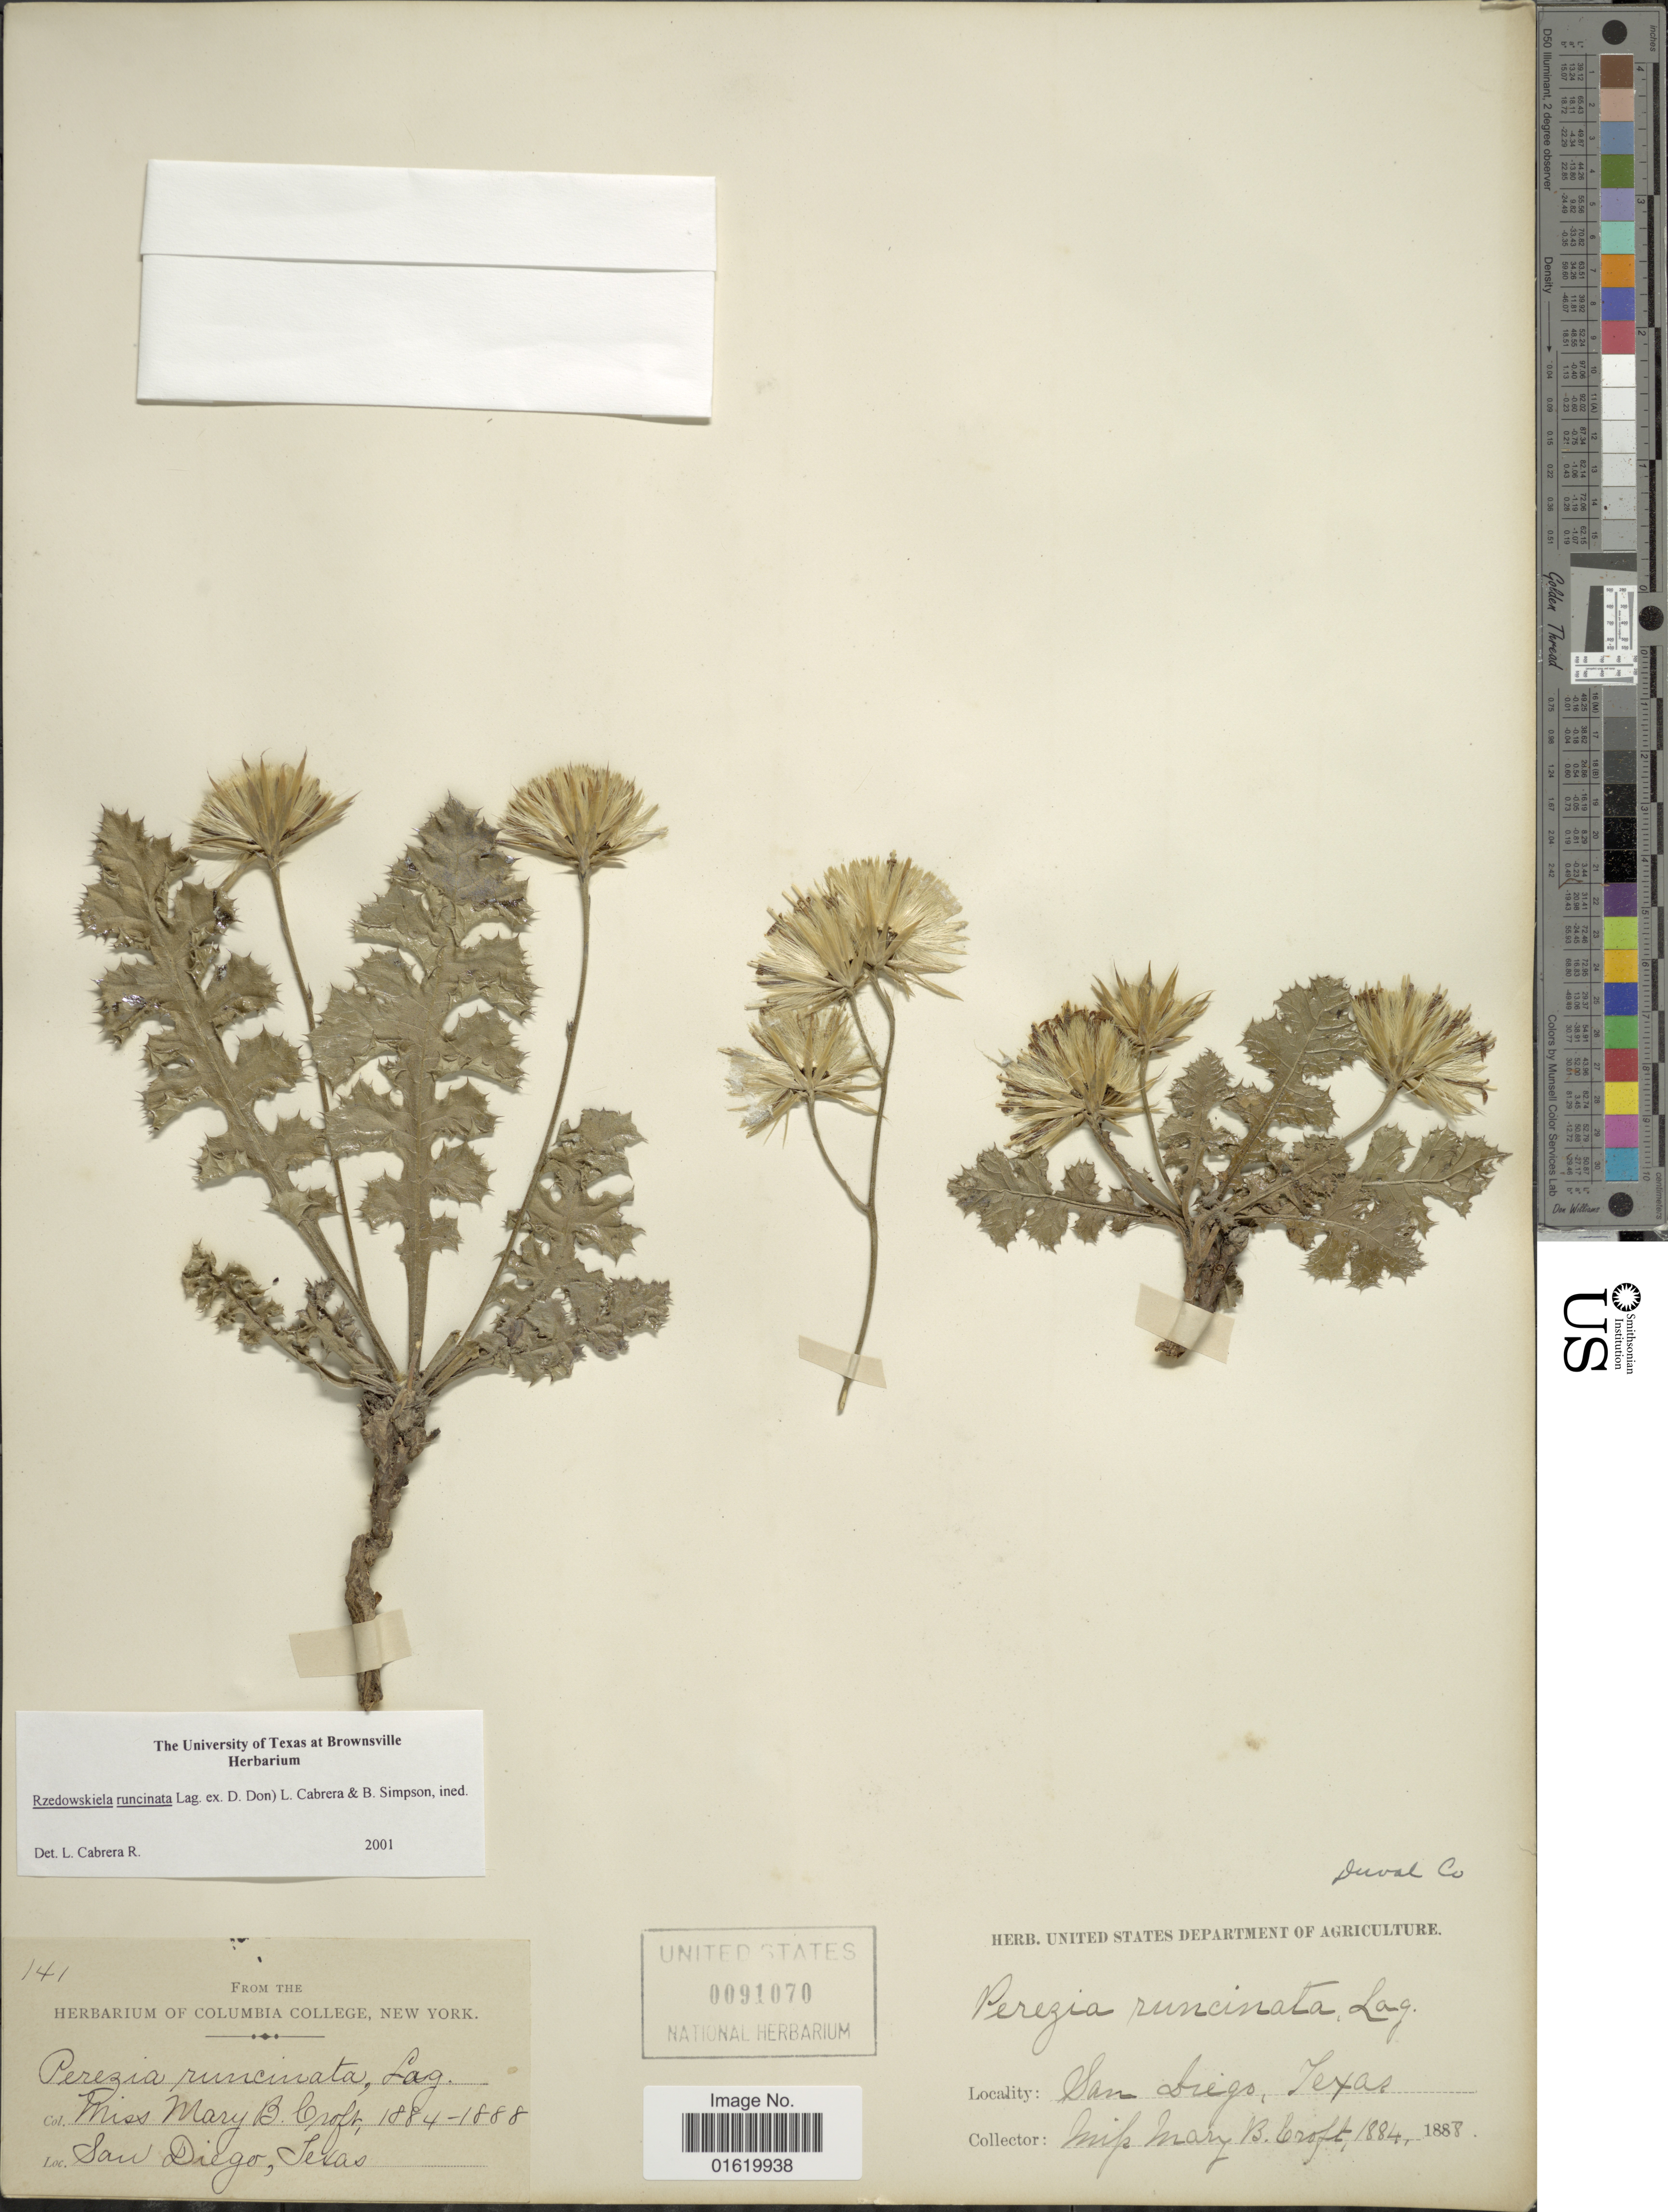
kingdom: Plantae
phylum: Tracheophyta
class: Magnoliopsida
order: Asterales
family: Asteraceae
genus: Acourtia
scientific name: Acourtia runcinata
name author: (D. Don) B.L. Turner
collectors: M. Croft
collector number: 141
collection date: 1884/1888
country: United States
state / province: Texas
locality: San Diego.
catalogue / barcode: US 91070